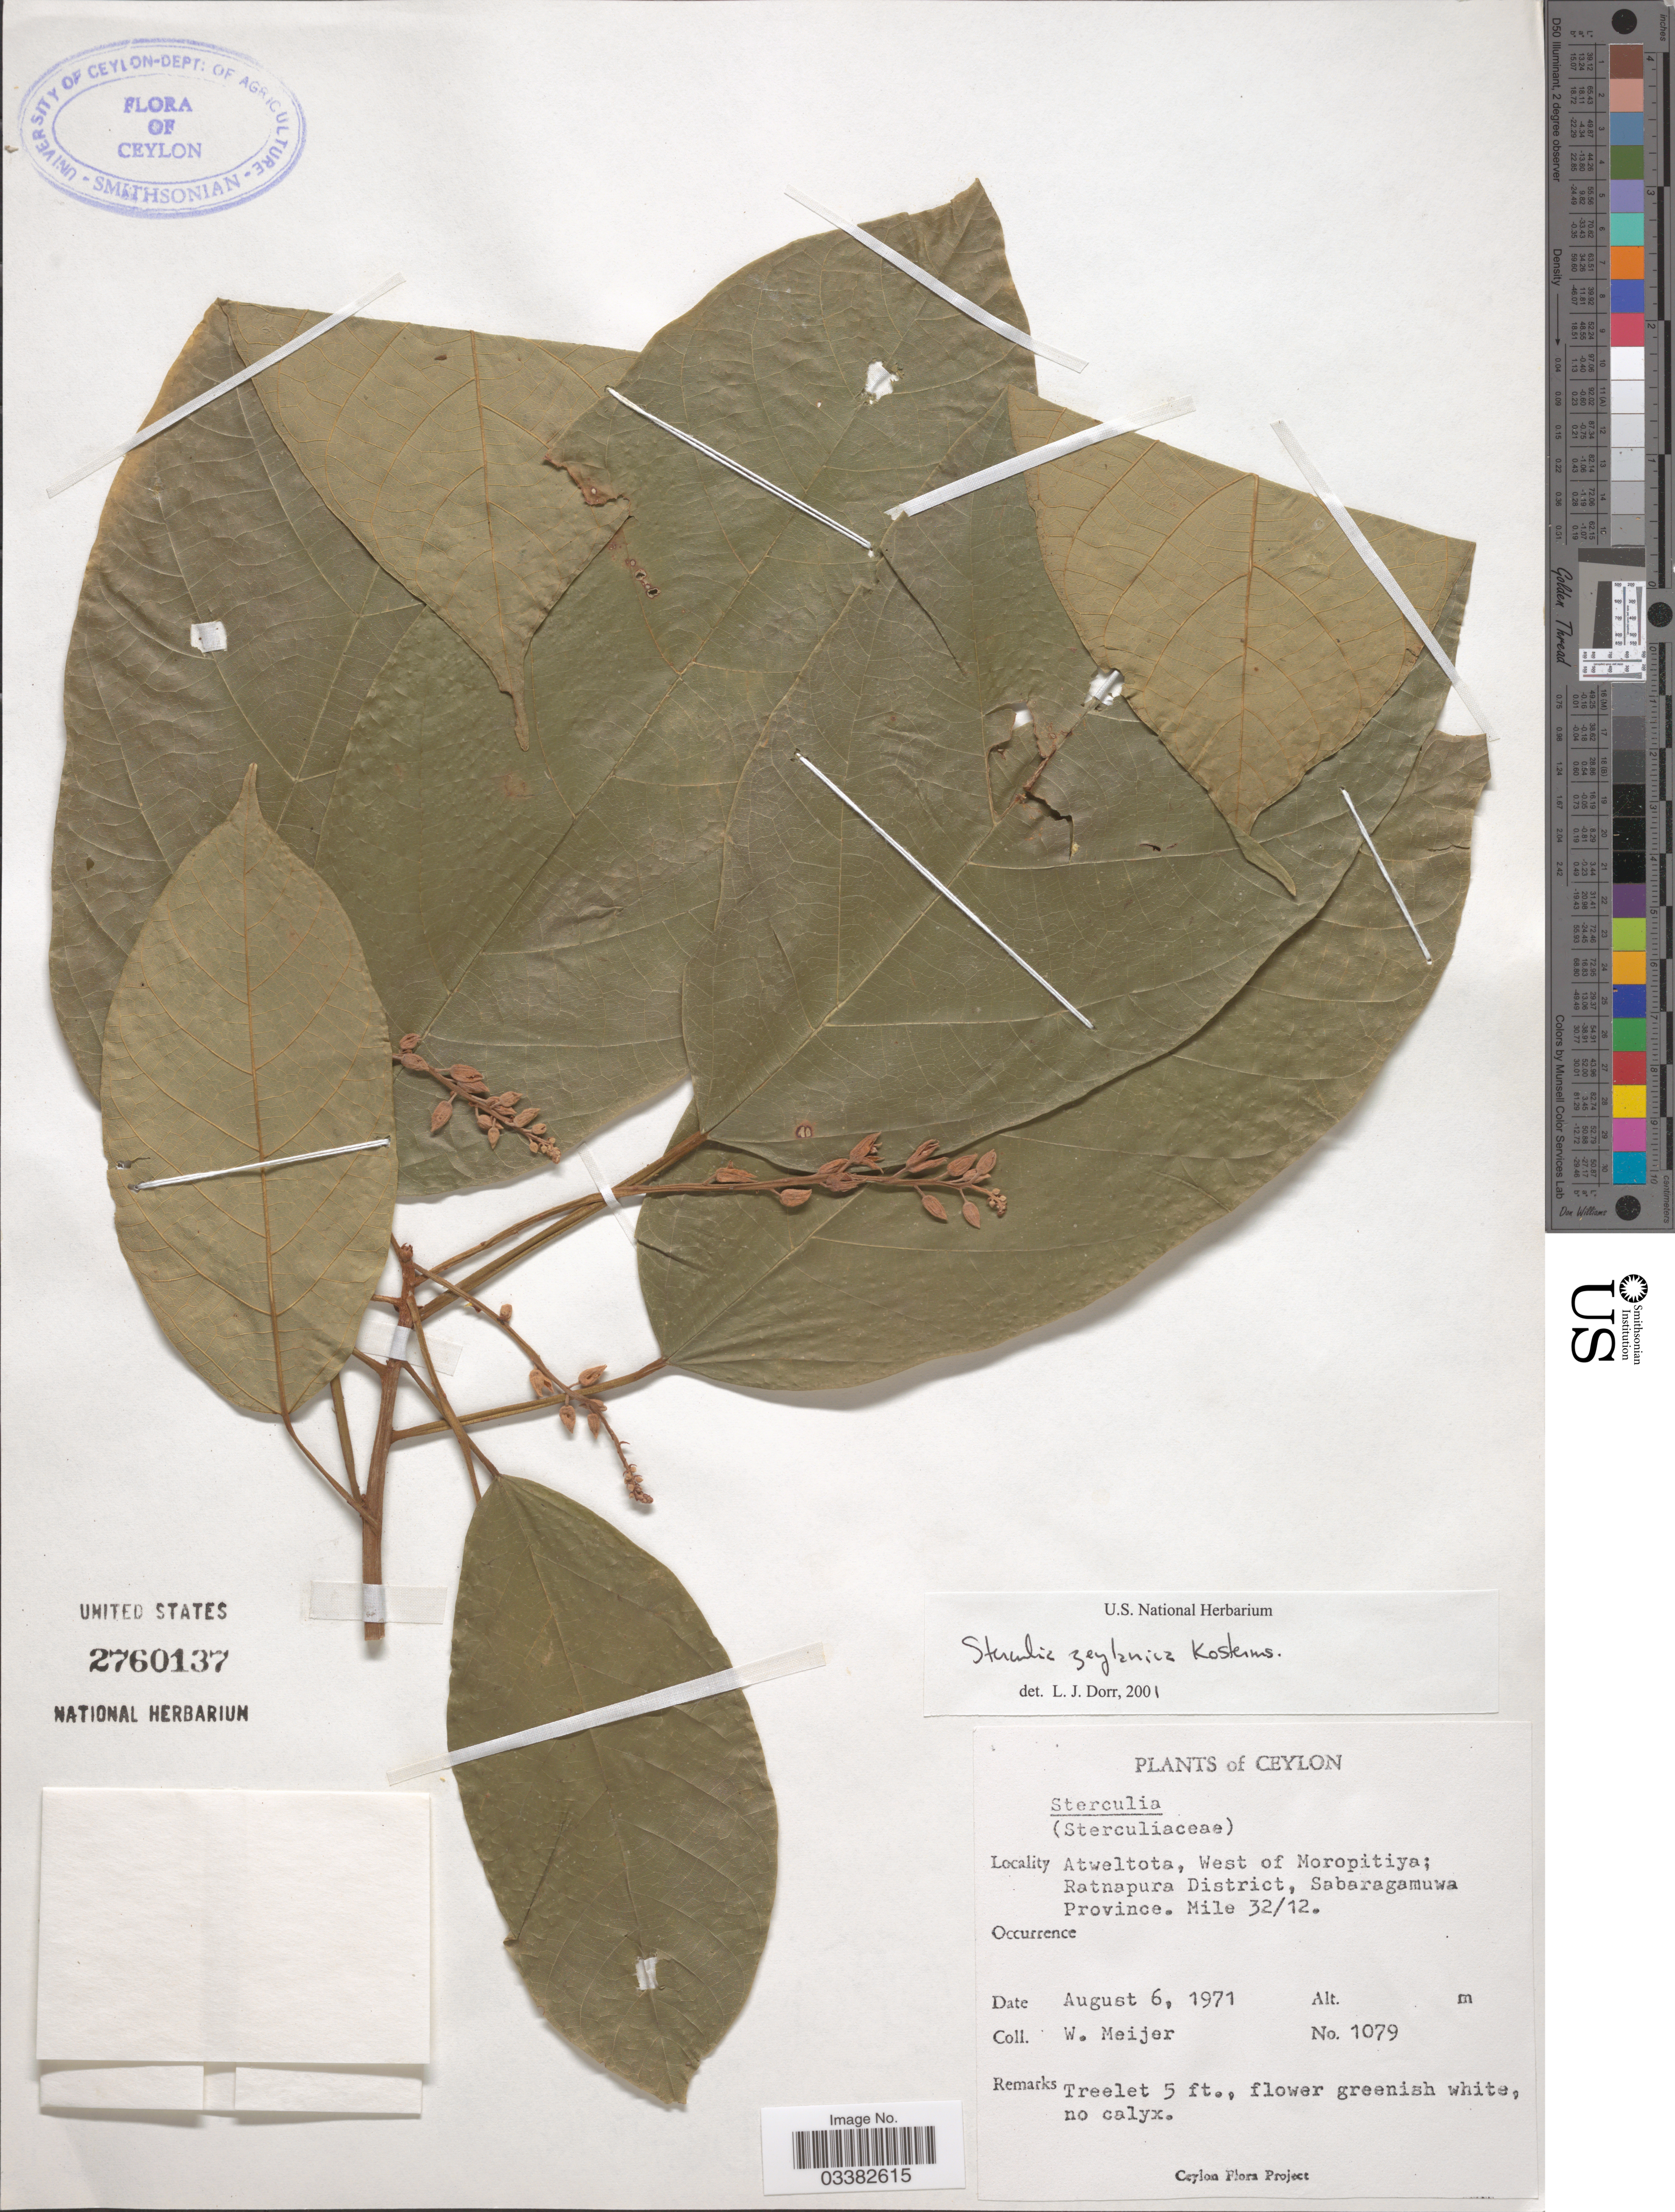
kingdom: Plantae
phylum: Tracheophyta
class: Magnoliopsida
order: Gentianales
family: Rubiaceae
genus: Guettarda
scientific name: Guettarda urbanii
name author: Ekman in Urb.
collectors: W. Meijer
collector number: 1079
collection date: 1971-08-06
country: Sri Lanka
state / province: Sabaragamuwa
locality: Ceylon. Atweltota, West of Moropitiya; Ratnapura District. Mile 32/12.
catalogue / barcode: US 2760137